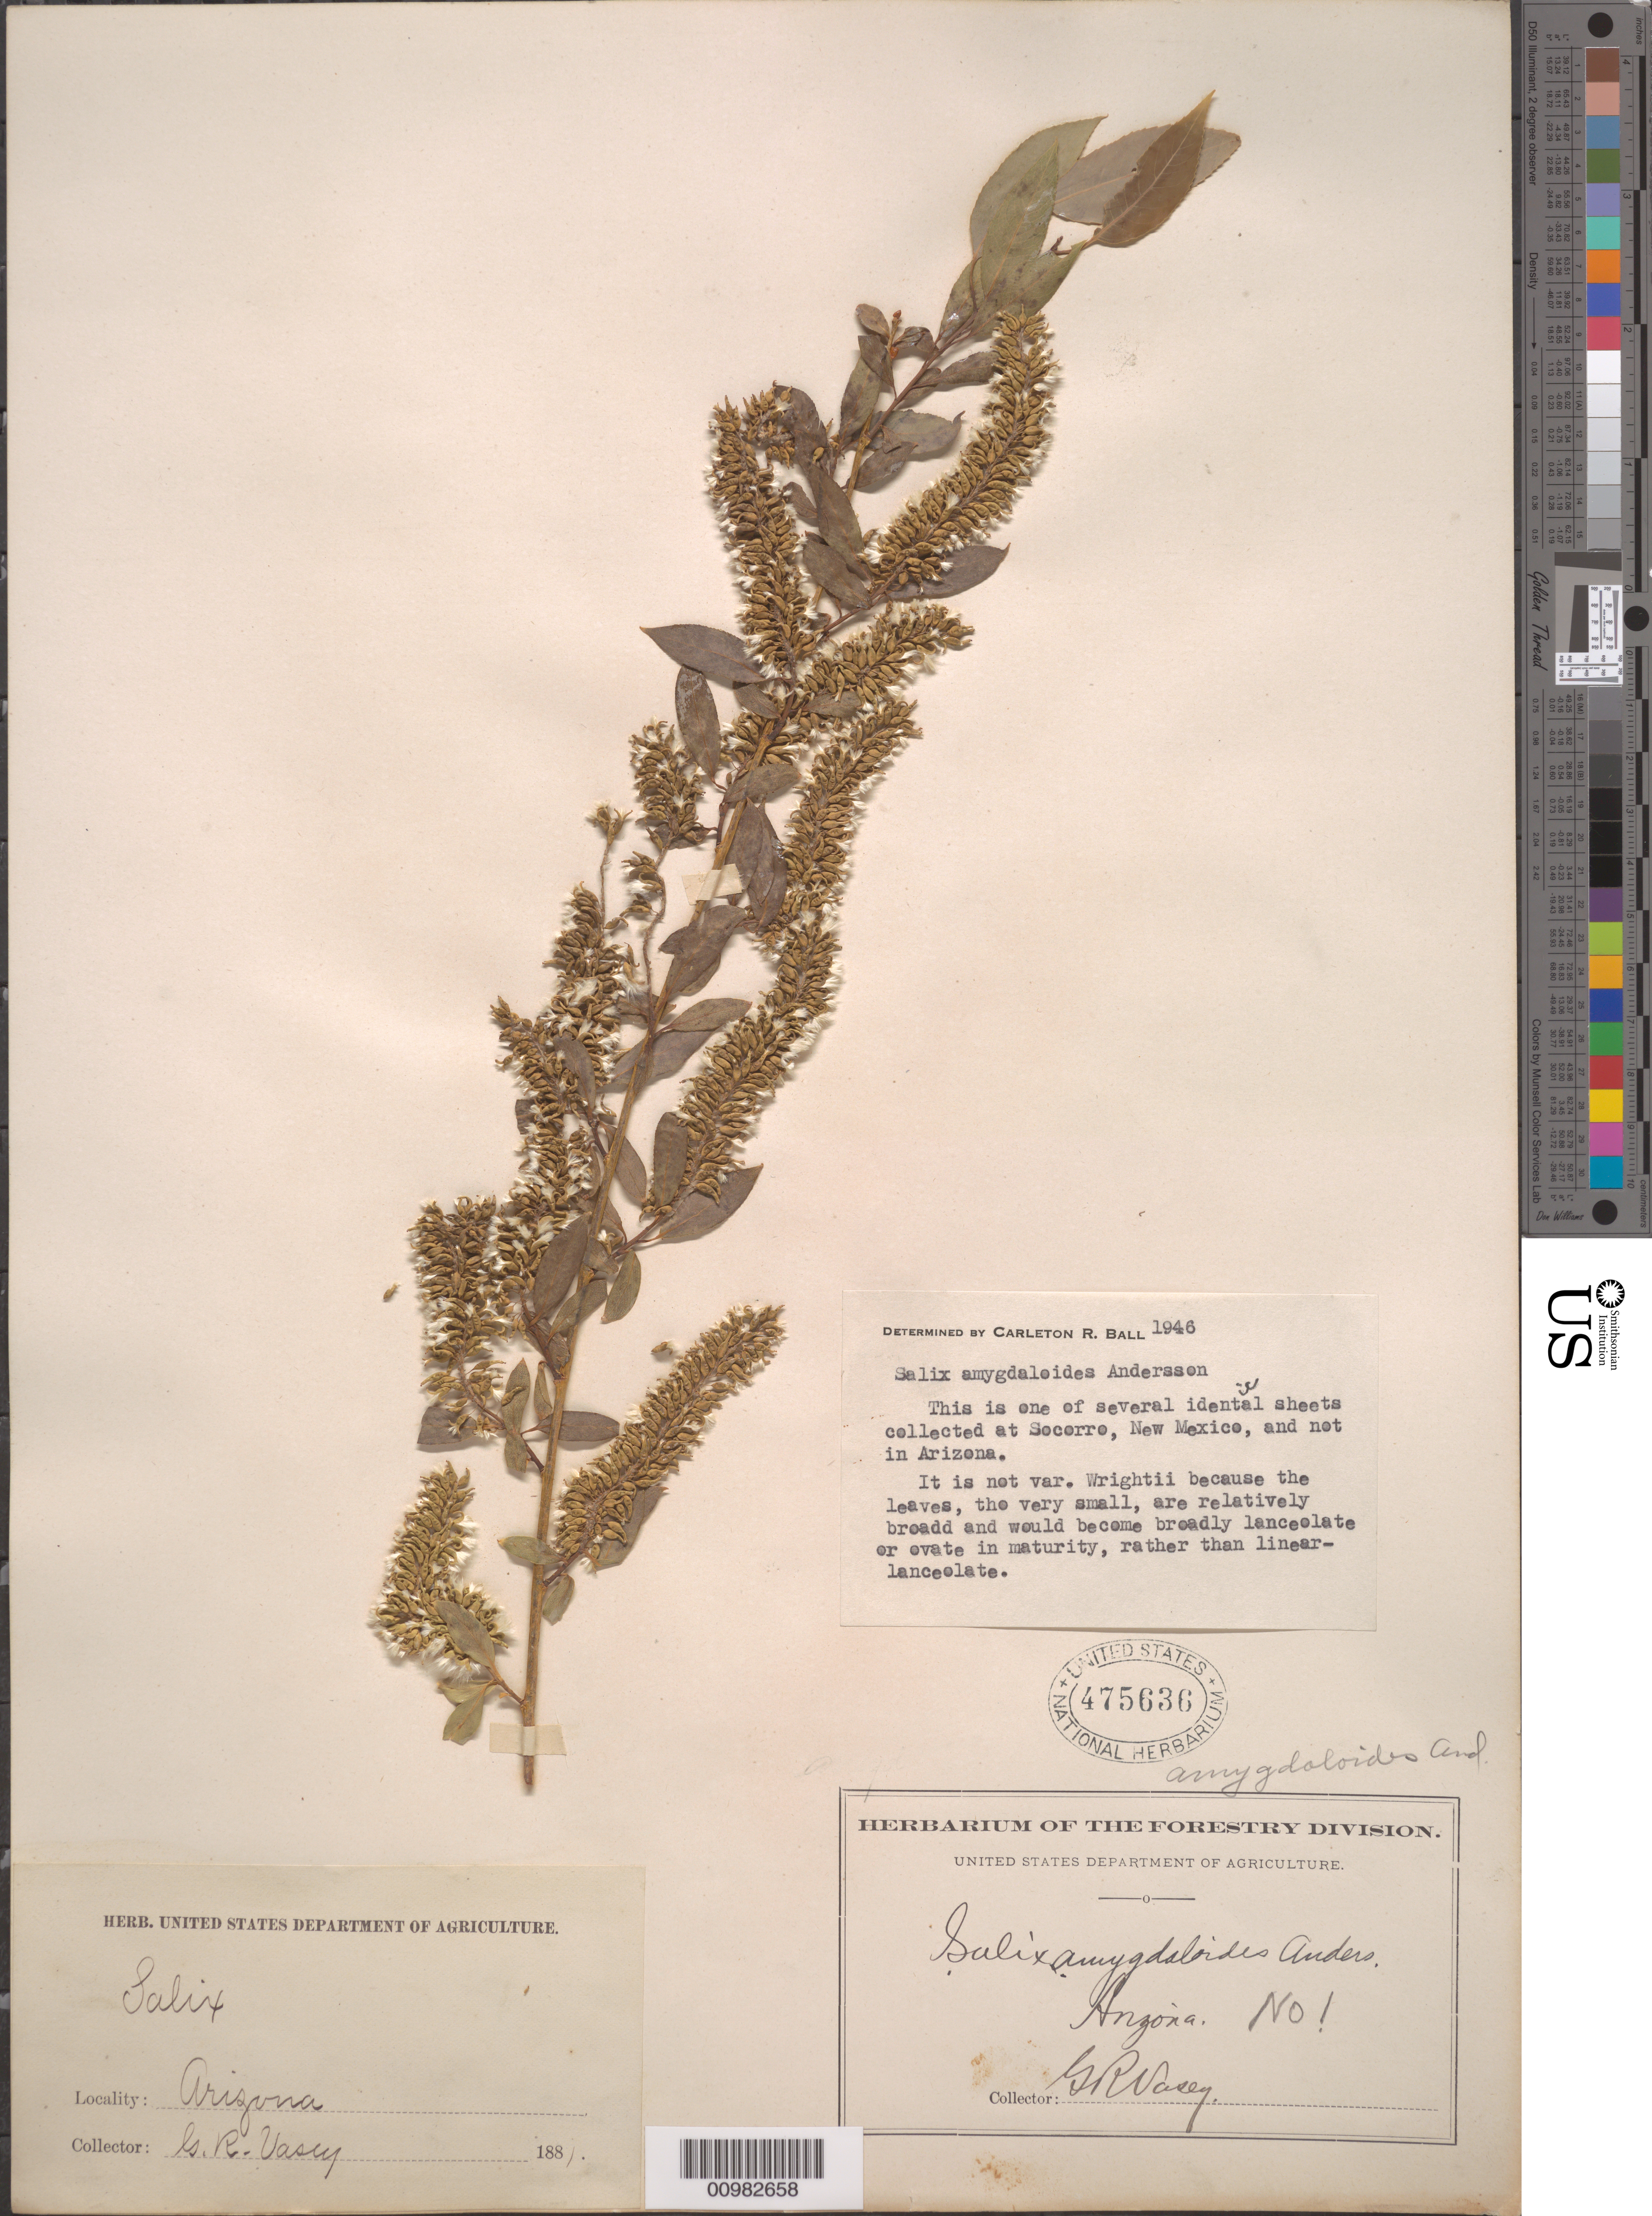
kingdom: Plantae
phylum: Tracheophyta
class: Magnoliopsida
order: Malpighiales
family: Salicaceae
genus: Salix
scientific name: Salix amygdaloides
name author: Andersson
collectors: G. Vasey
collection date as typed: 1881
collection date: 1881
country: United States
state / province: Arizona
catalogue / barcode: US 475636